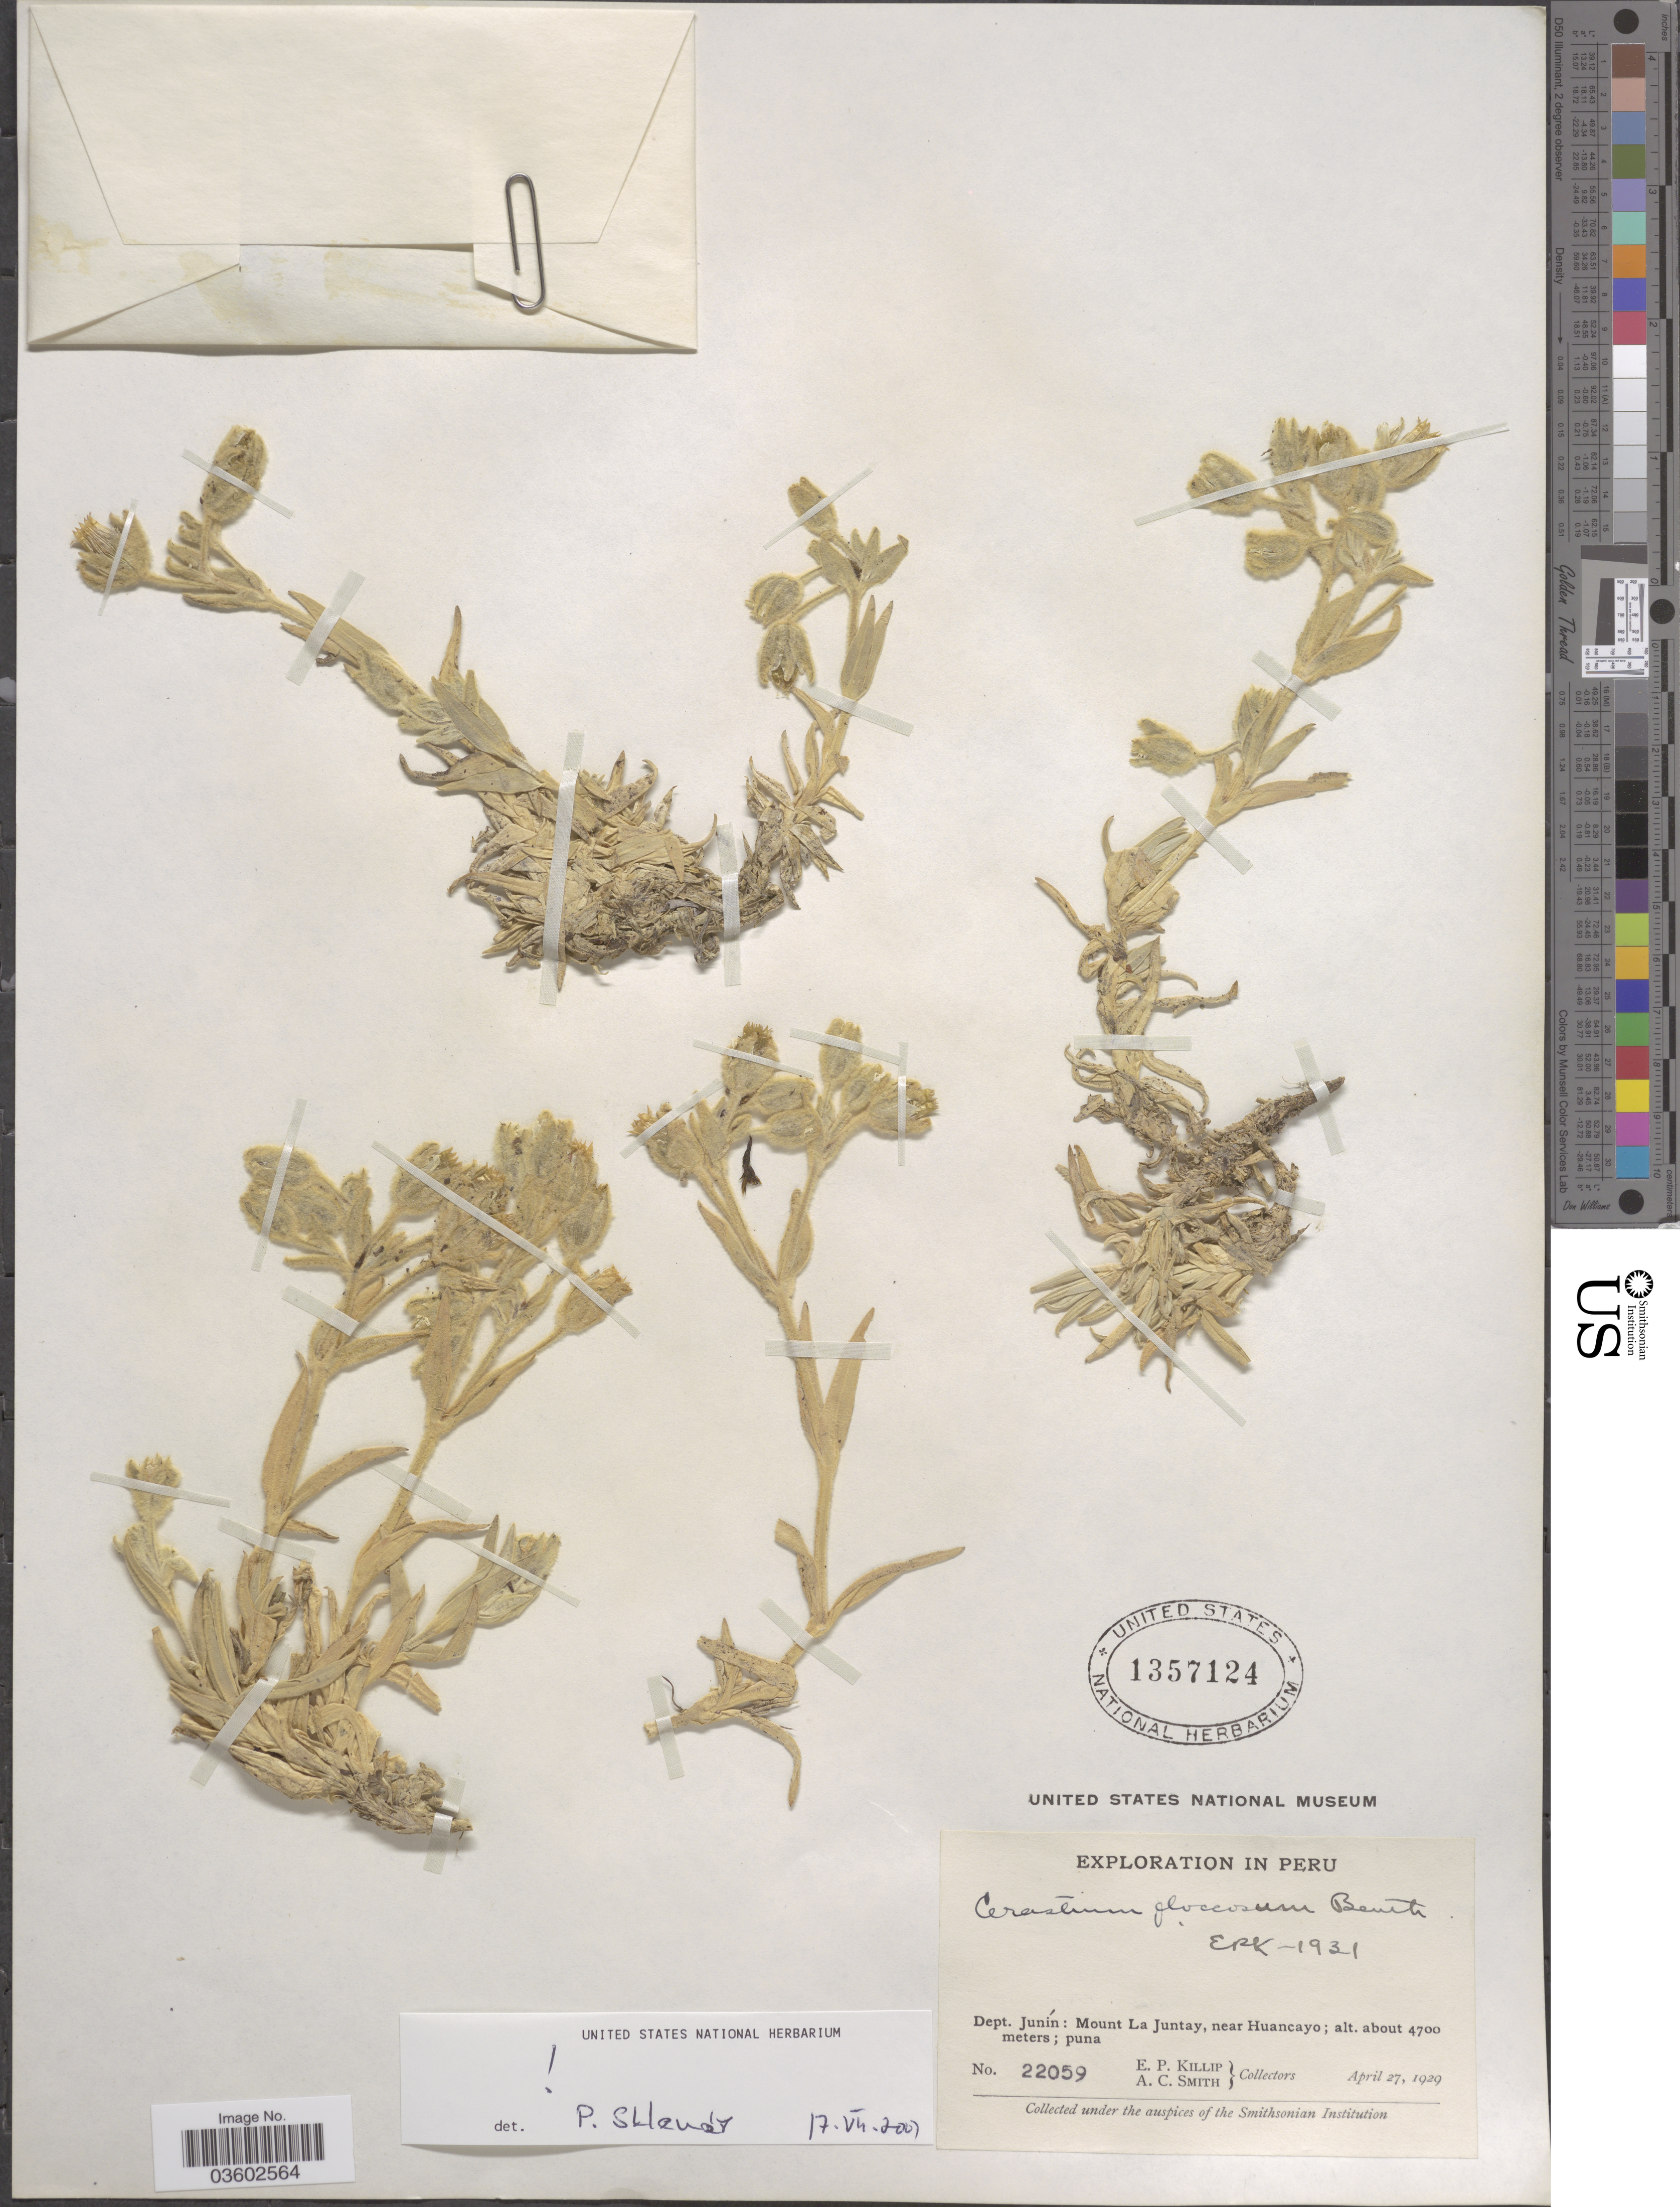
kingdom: Plantae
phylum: Tracheophyta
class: Magnoliopsida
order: Caryophyllales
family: Caryophyllaceae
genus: Cerastium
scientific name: Cerastium floccosum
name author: Benth.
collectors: E. P. Killip & A. C. Smith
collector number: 22059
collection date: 1929-04-27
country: Peru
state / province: Junín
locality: Dept. Junín: Mount La Juntay, near Huancayo.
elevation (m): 4700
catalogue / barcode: US 1357124